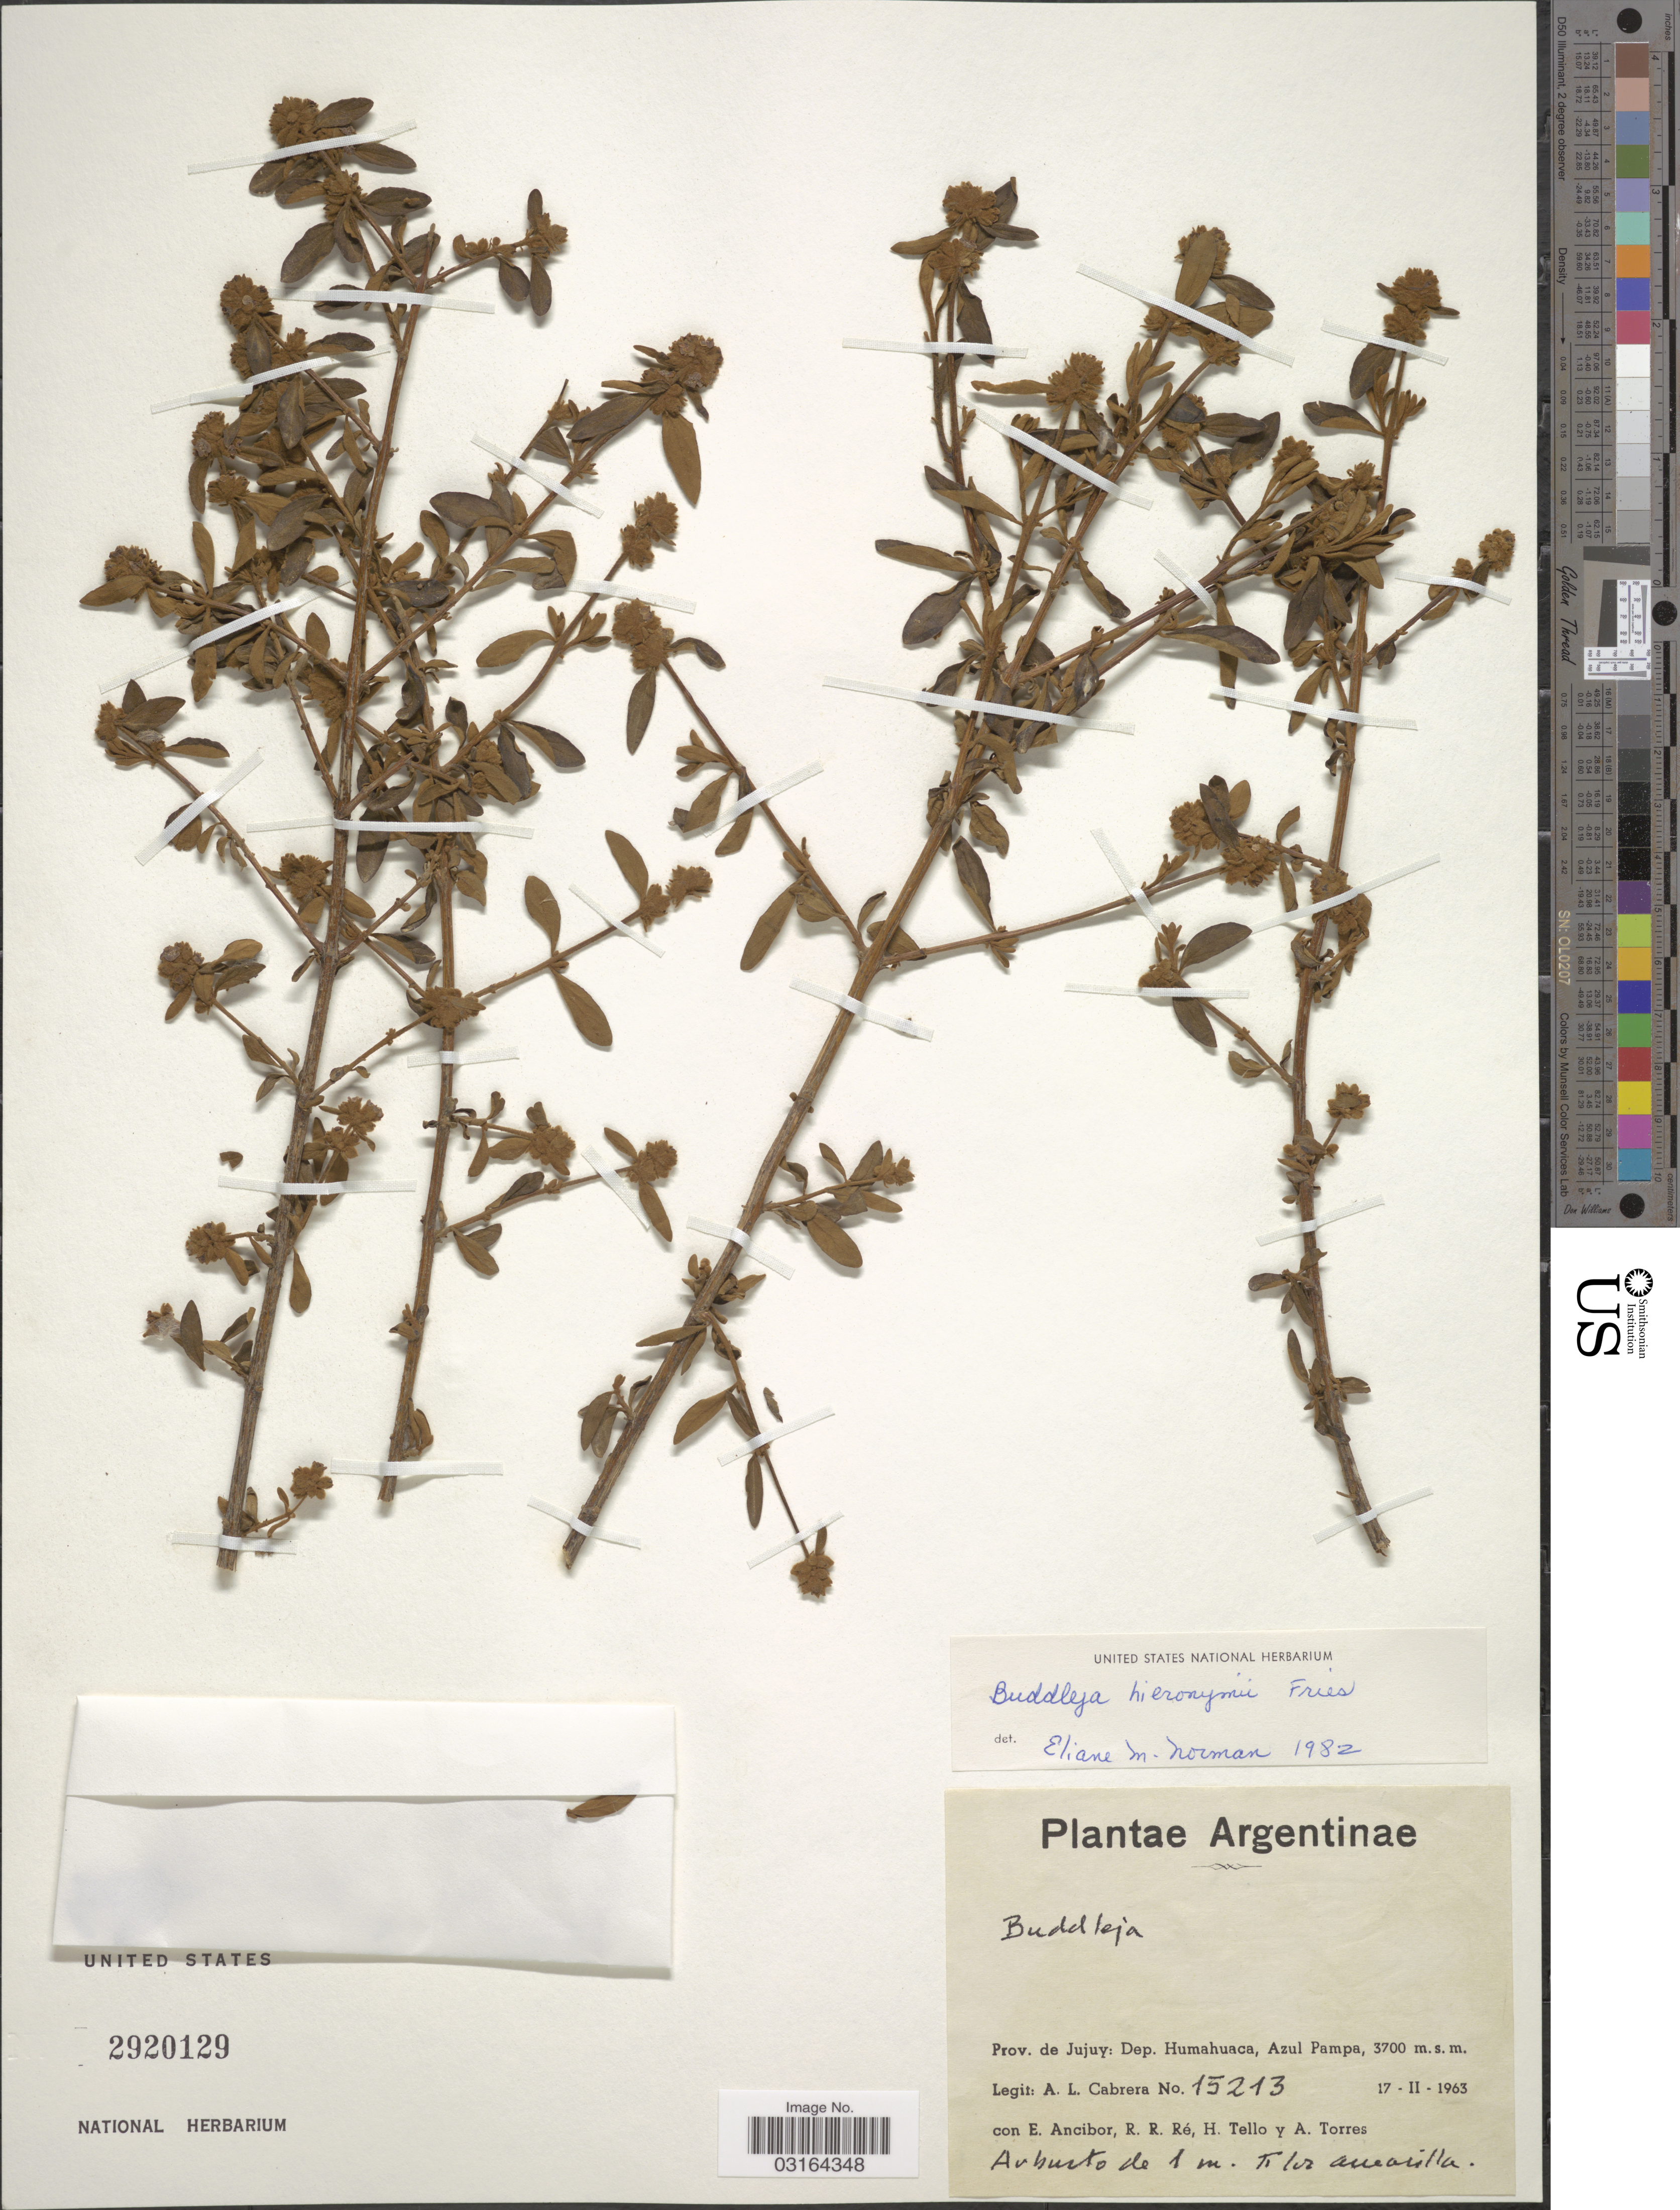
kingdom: Plantae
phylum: Tracheophyta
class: Magnoliopsida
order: Lamiales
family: Scrophulariaceae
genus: Buddleja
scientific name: Buddleja hieronymi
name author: R.E. Fr.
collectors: A. L. Cabrera, E. Ancibor, R. Re, H. Tello & A. Torres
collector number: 15213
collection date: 1963-02-17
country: Argentina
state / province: Jujuy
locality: Prov. de Jujuy: Dep. Humahuaca, Azul Pampa.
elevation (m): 3700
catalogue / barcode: US 2920129